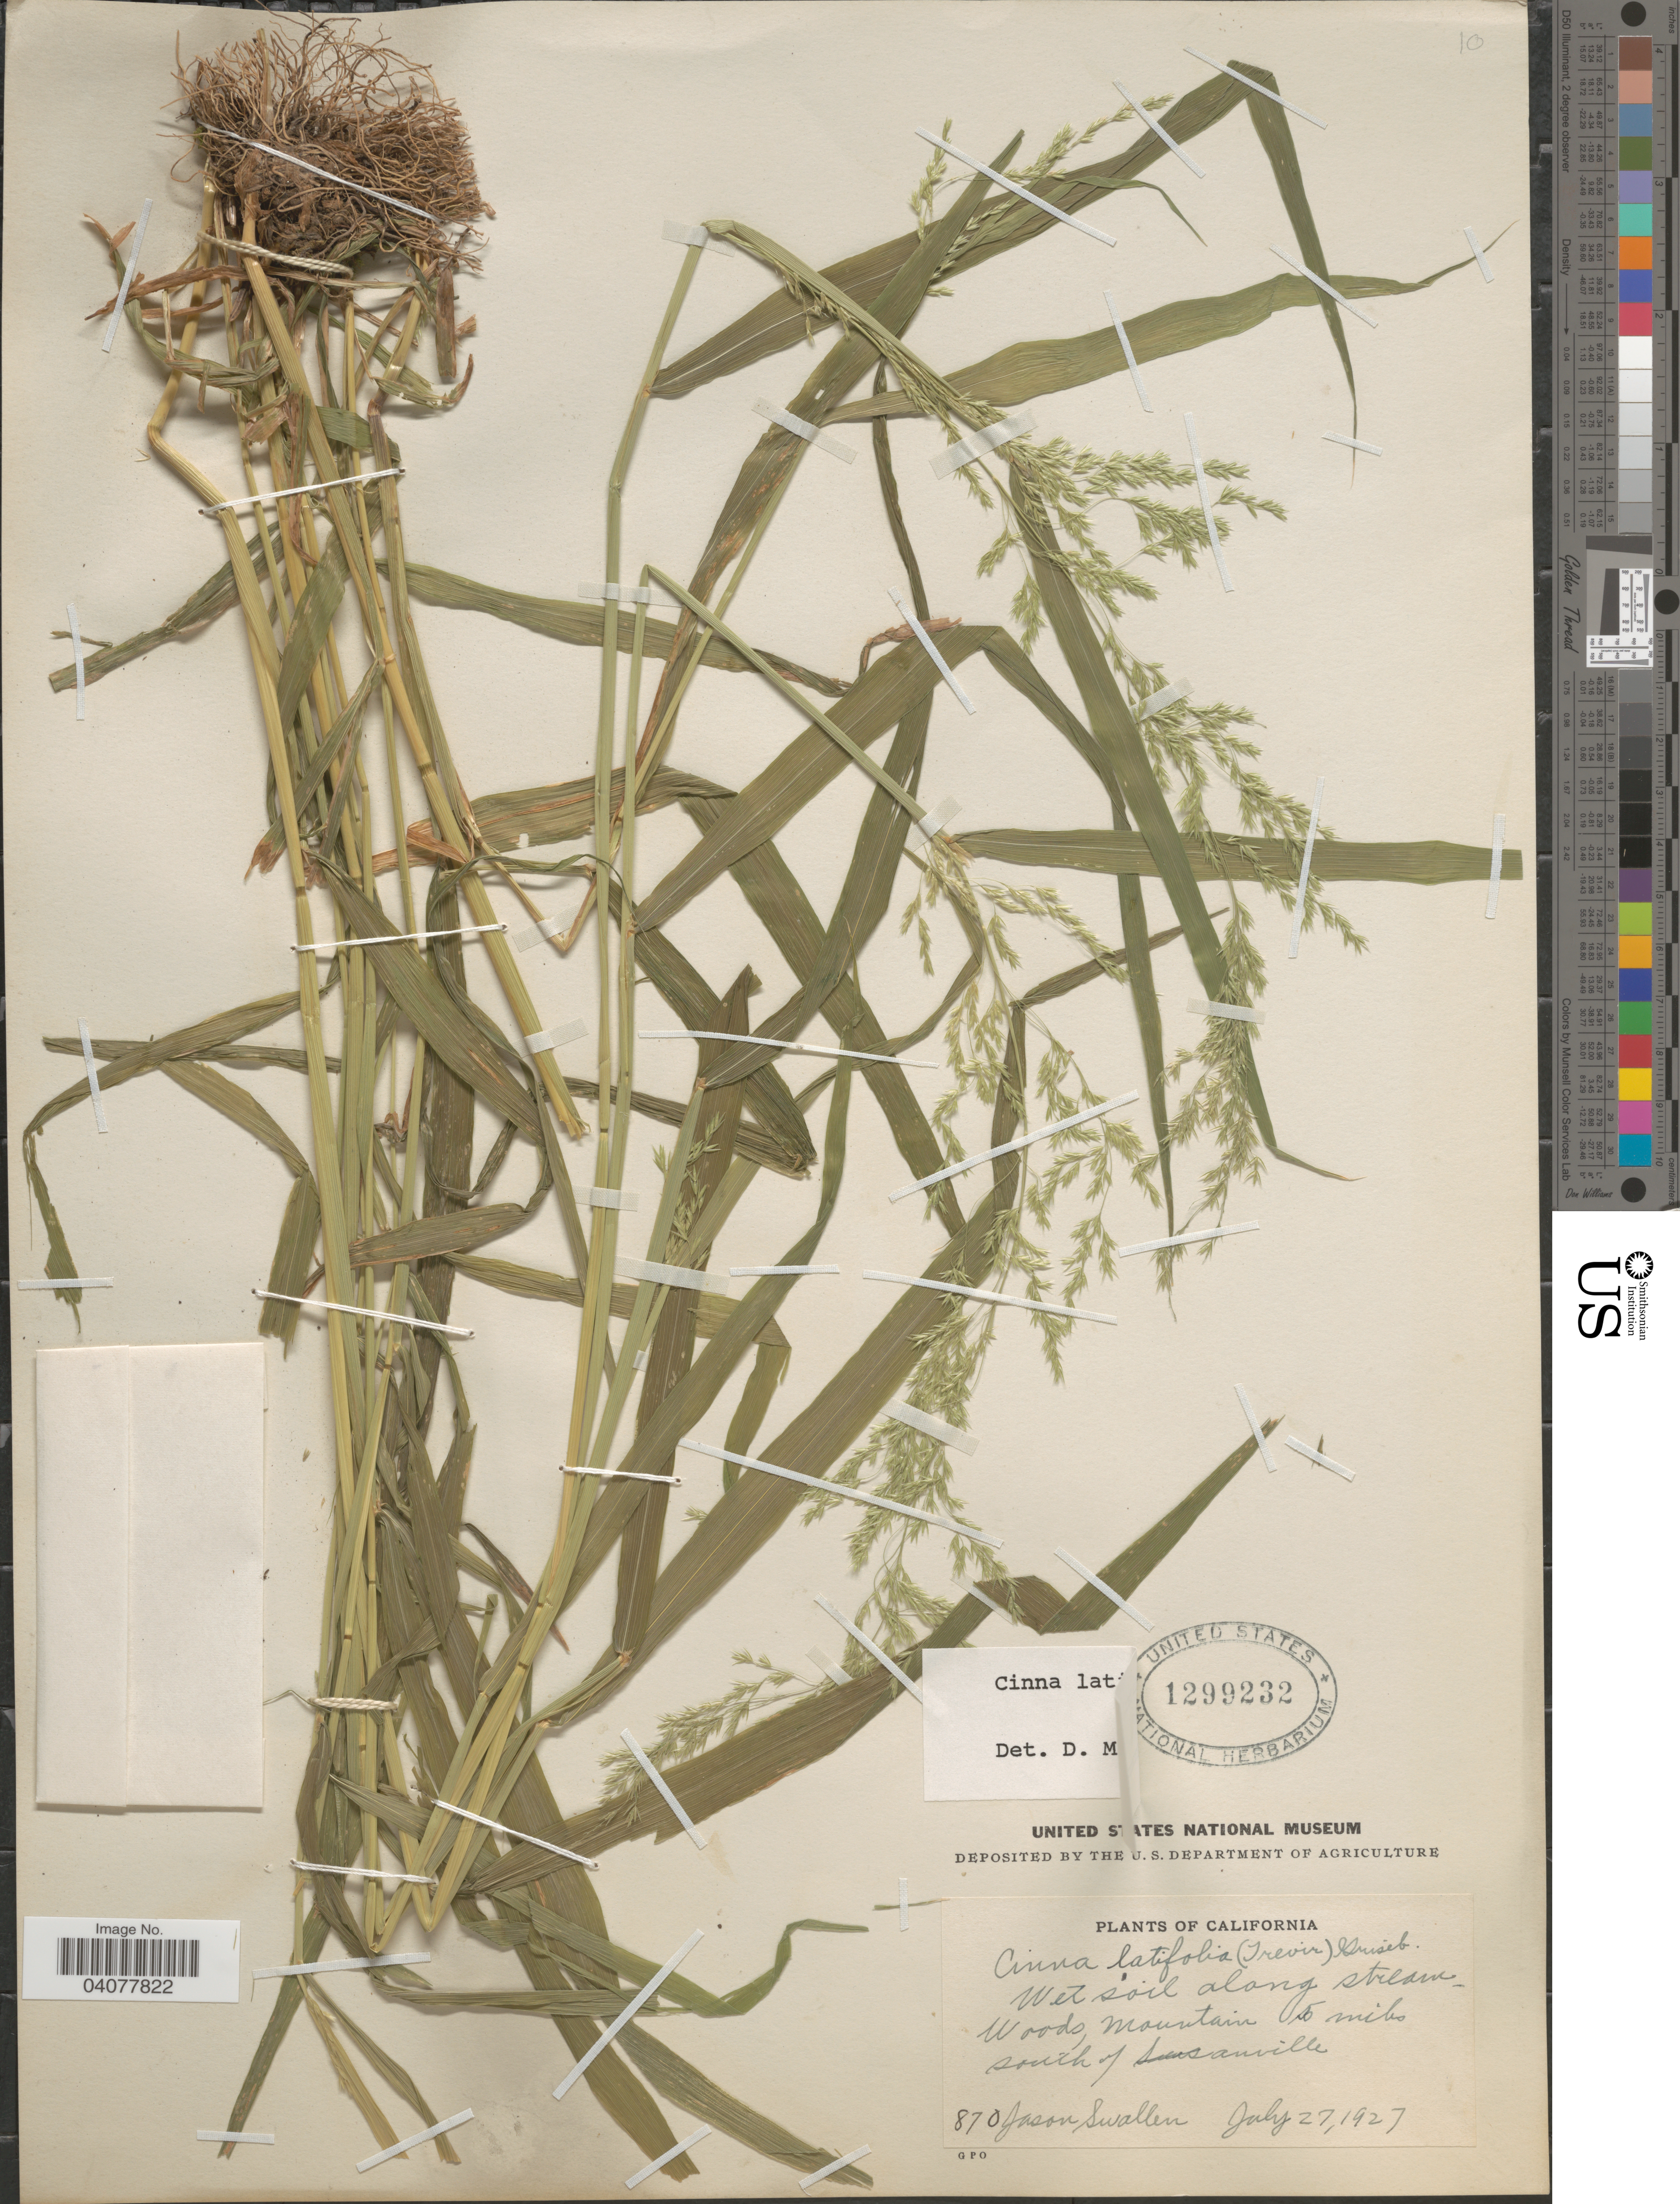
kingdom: Plantae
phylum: Tracheophyta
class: Liliopsida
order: Poales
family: Poaceae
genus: Cinna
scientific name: Cinna latifolia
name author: (Trevir. ex Goeppert) Griseb.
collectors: J. R. Swallen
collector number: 870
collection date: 1927-07-27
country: United States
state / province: California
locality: Wet soil along stream. Woods, Mountain 5 miles south of Susanville.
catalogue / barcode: US 1299232